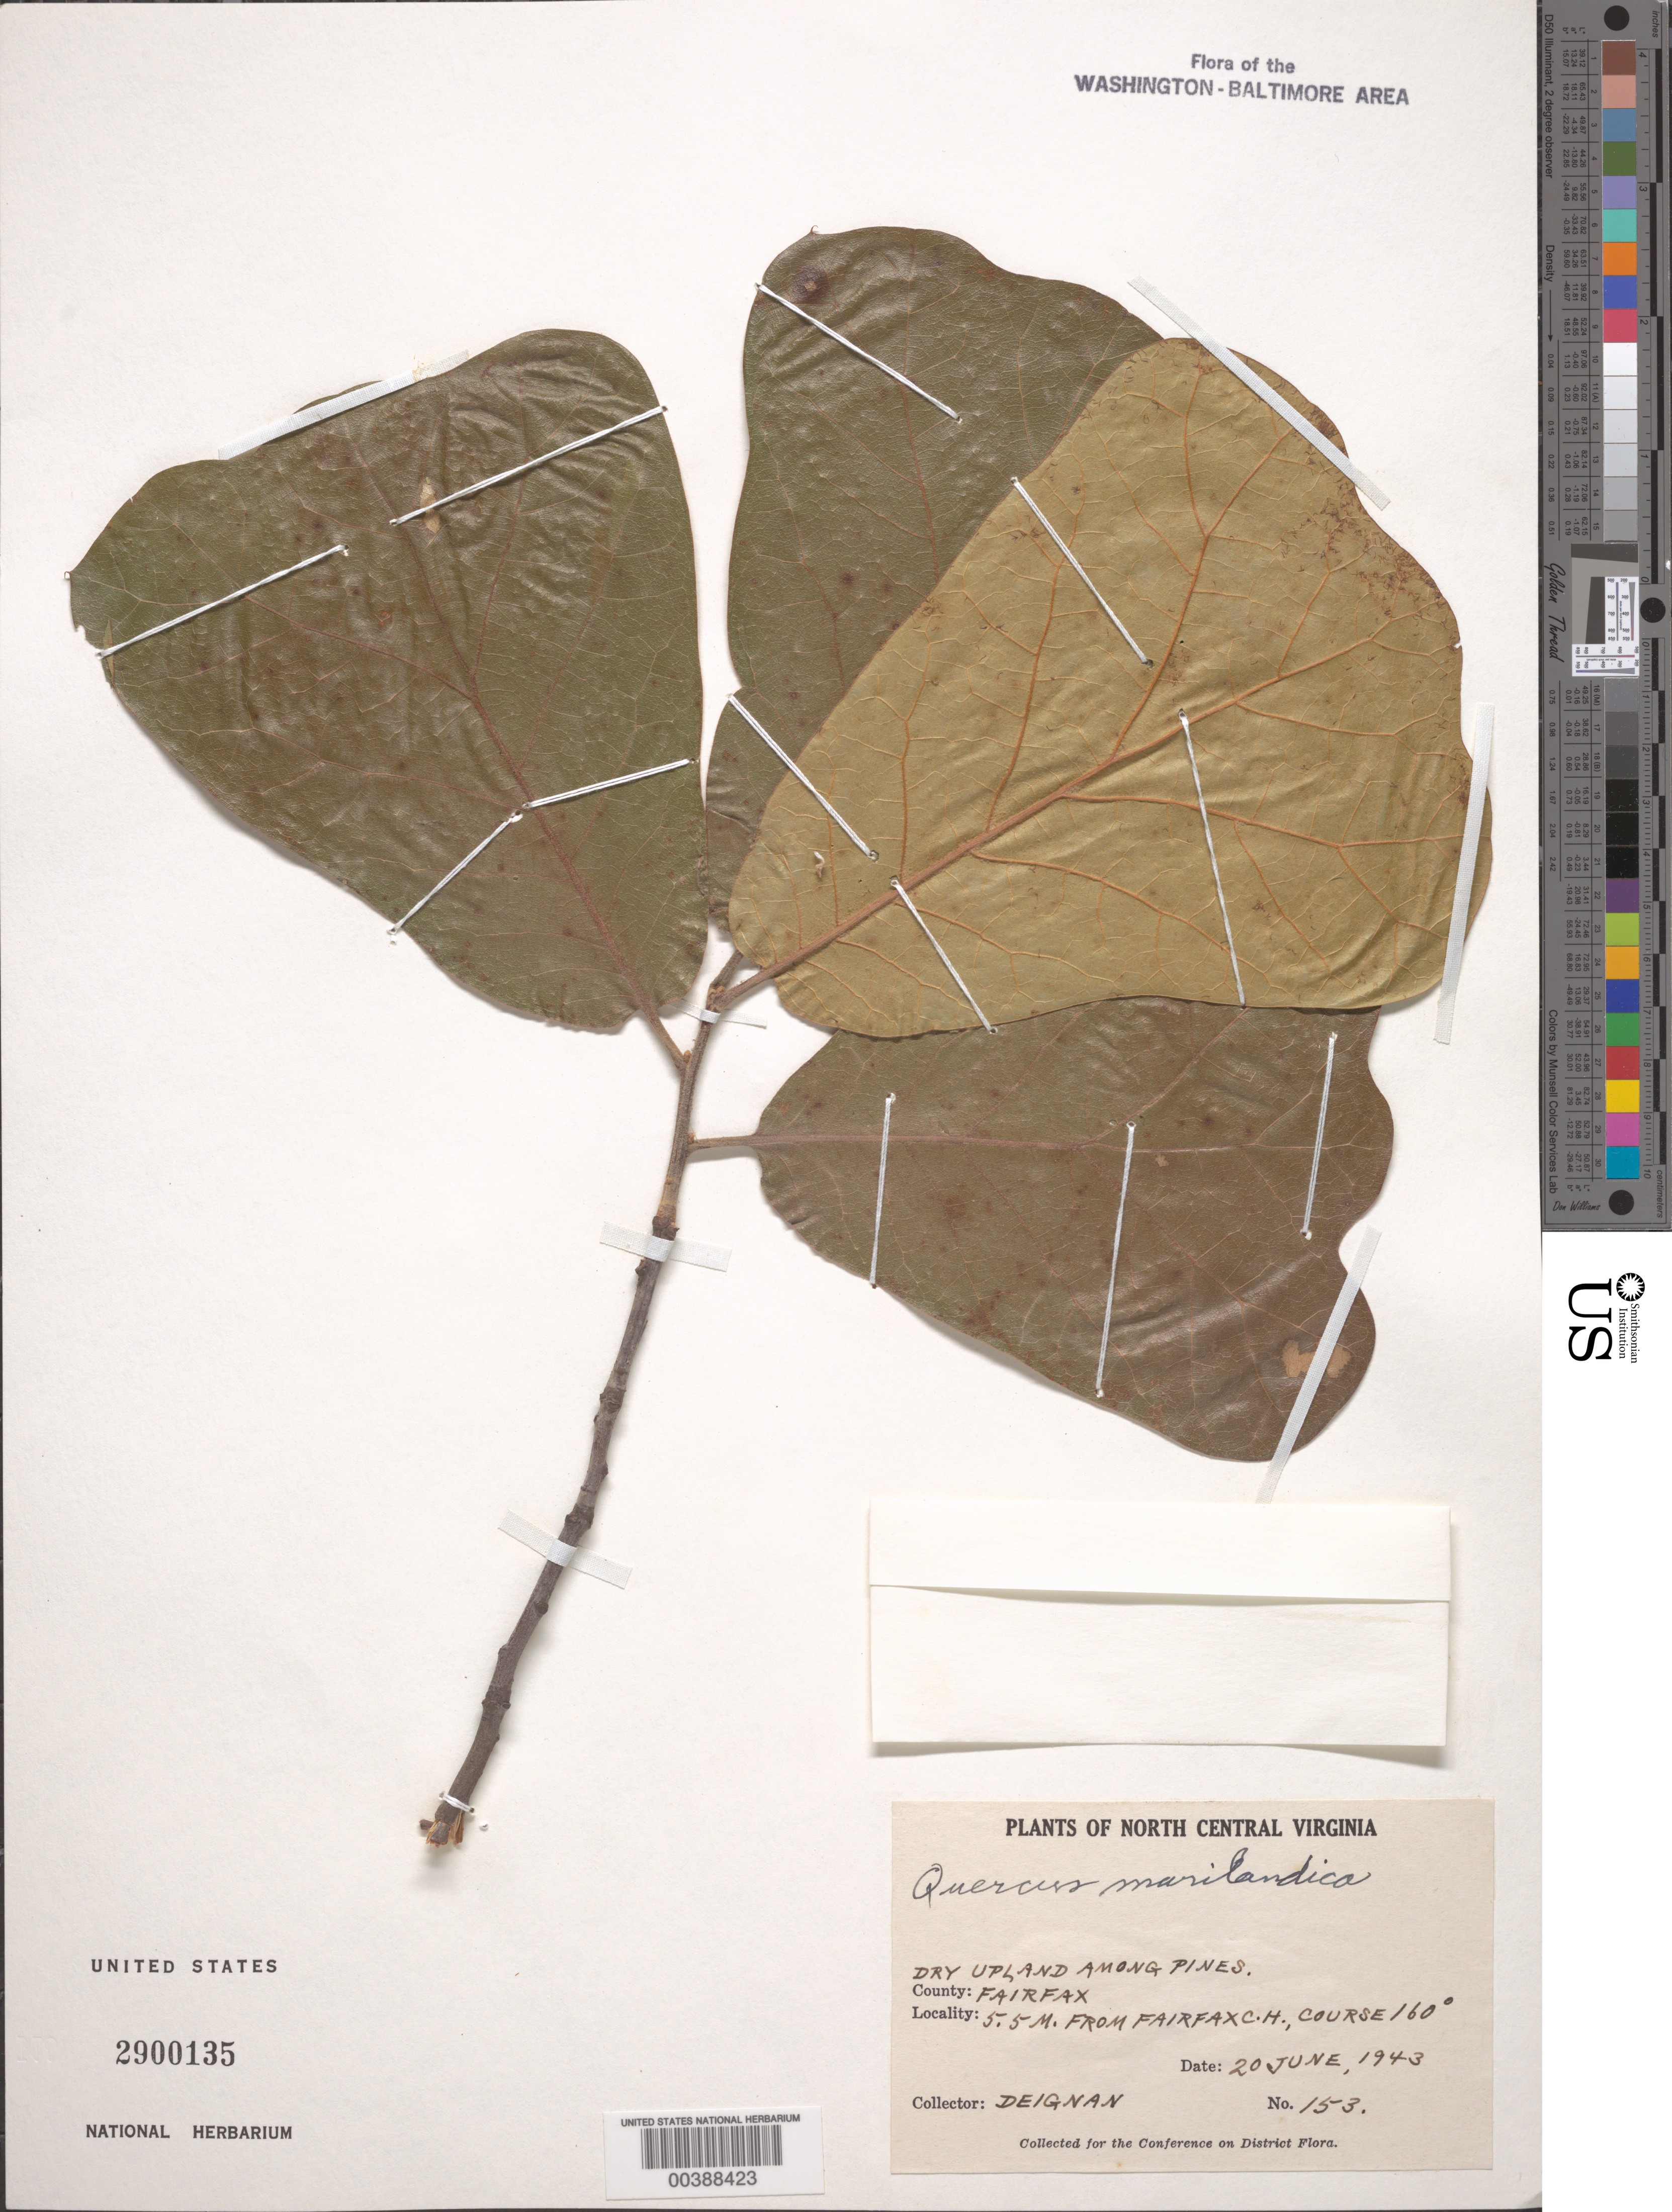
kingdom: Plantae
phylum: Tracheophyta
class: Magnoliopsida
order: Fagales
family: Fagaceae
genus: Quercus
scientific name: Quercus marilandica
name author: (L.) Münchh.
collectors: H. Deignan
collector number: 153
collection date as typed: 20 Jun 1943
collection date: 1943-06-20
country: United States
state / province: Virginia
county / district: Fairfax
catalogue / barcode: US 2900135